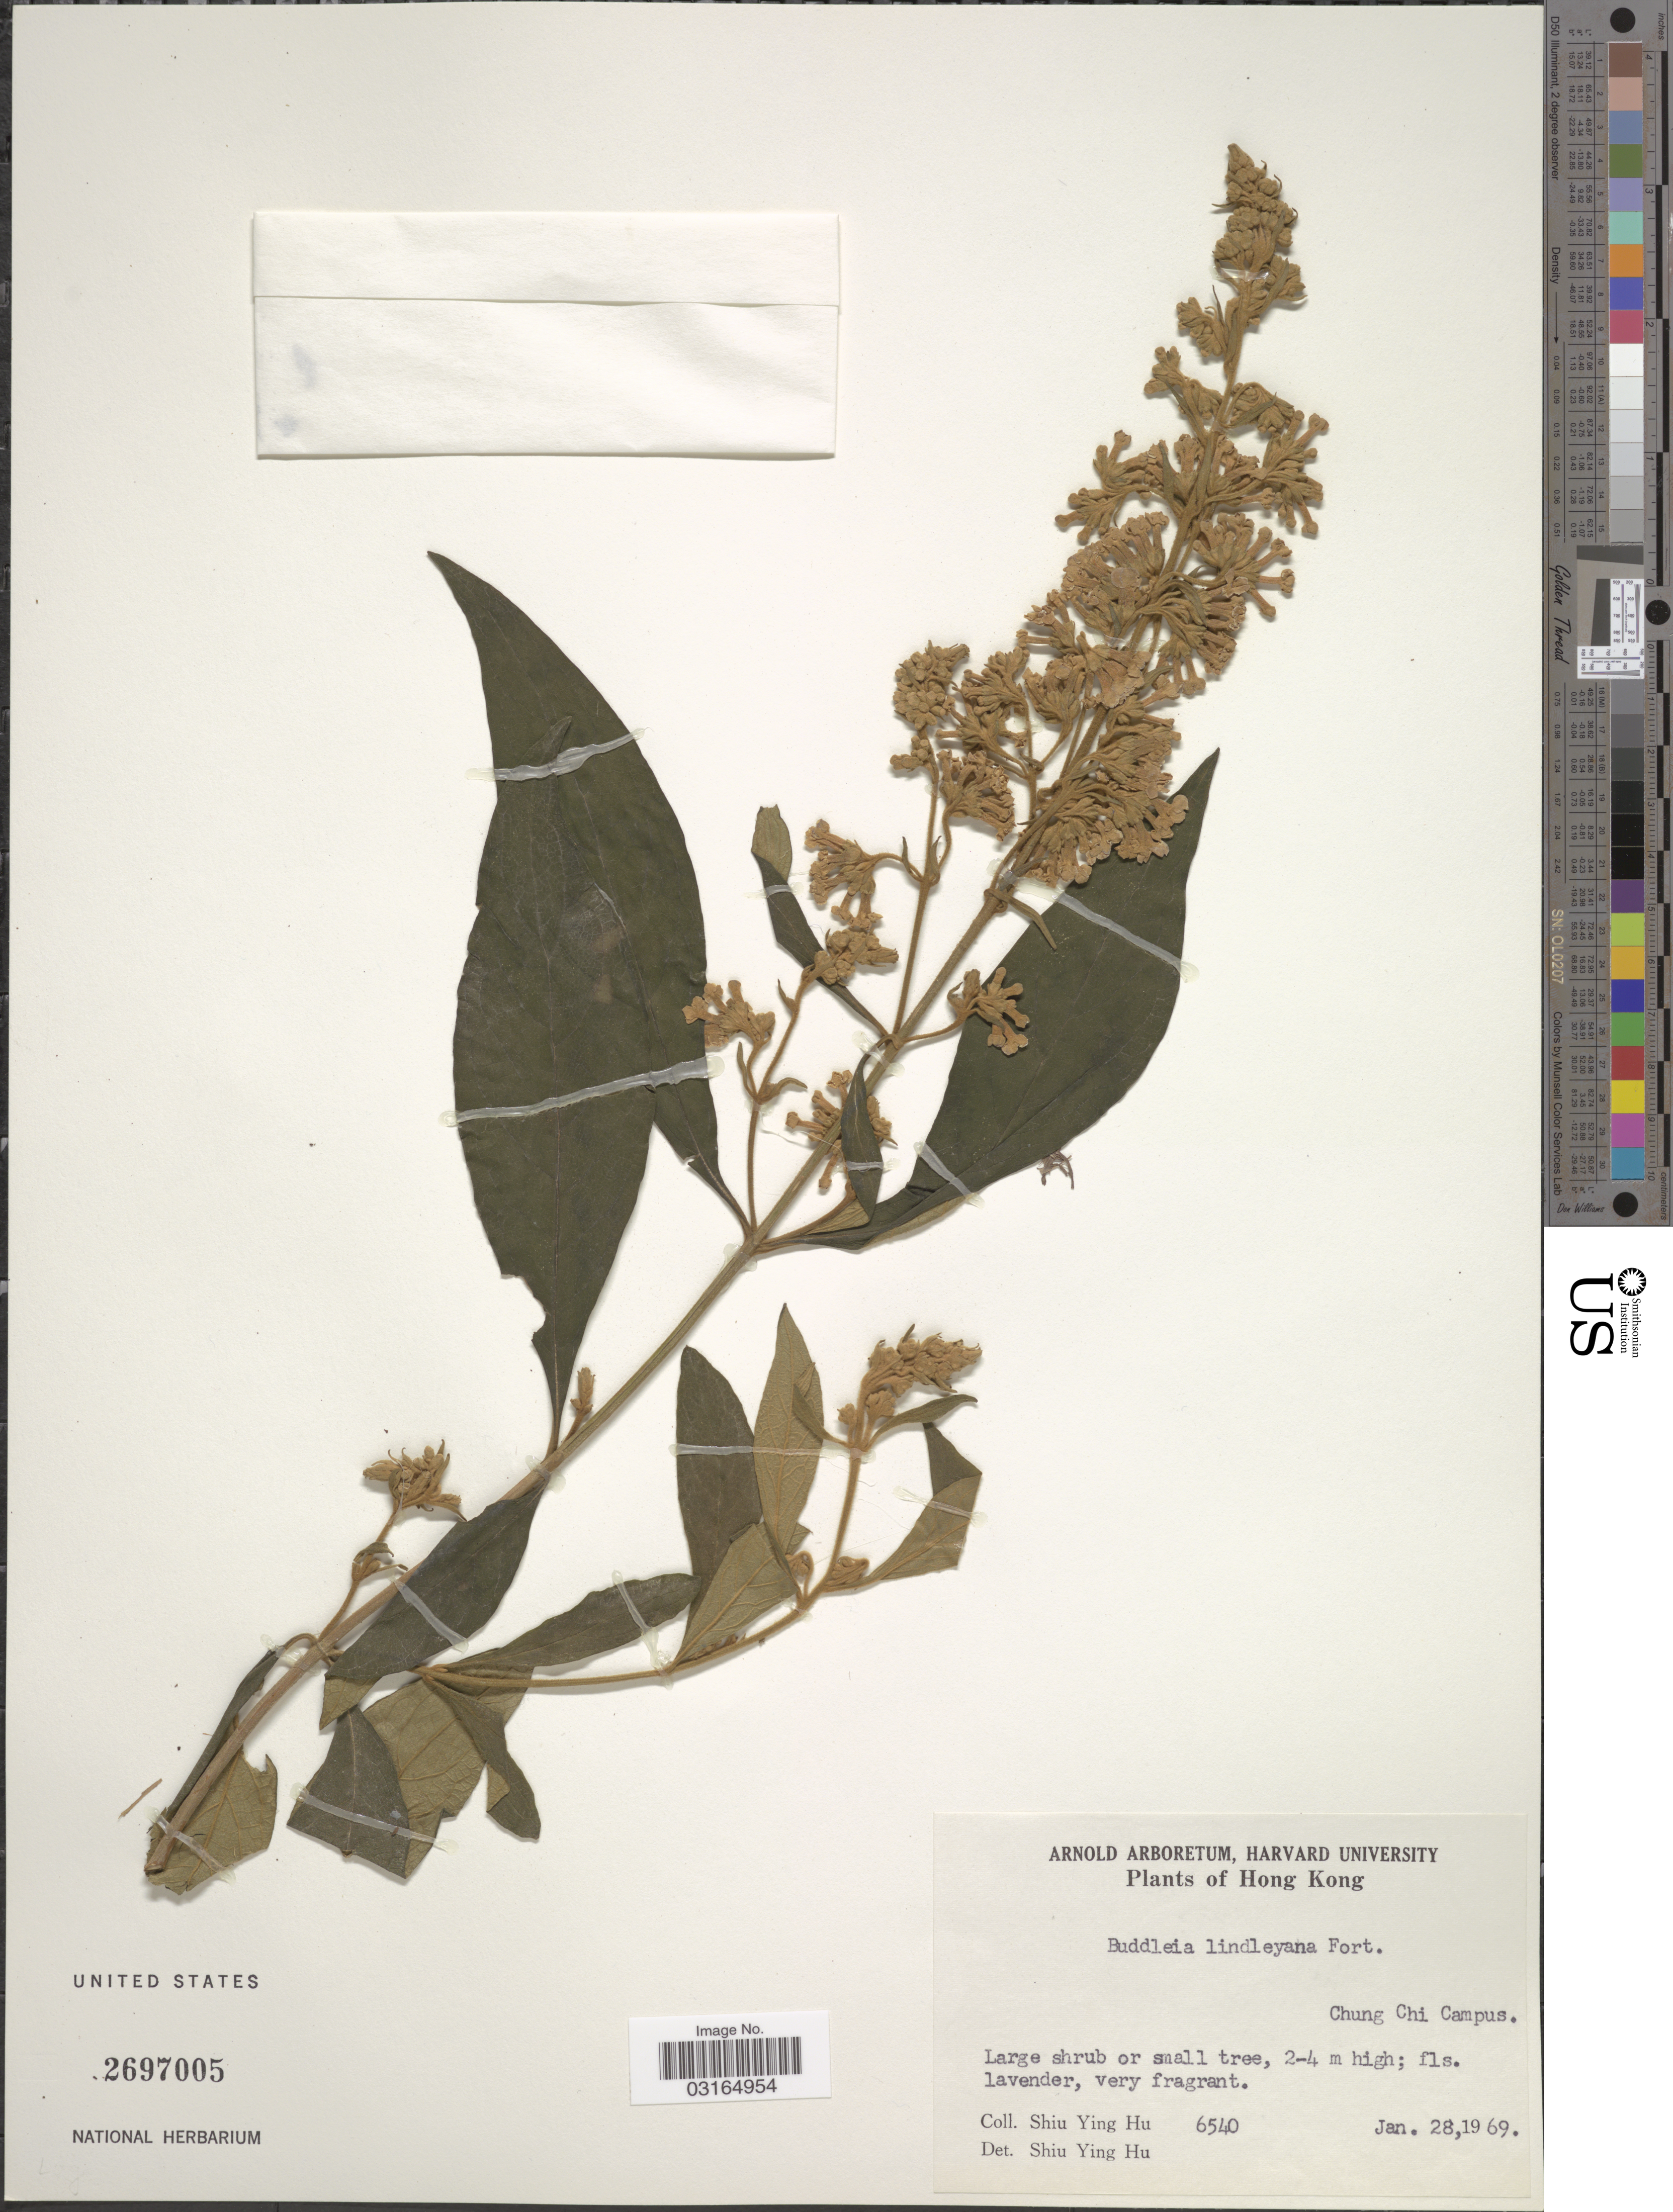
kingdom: Plantae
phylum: Tracheophyta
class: Magnoliopsida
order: Lamiales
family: Scrophulariaceae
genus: Buddleja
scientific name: Buddleja lindleyana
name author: Fortune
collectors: S. Y. Hu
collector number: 6540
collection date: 1969-01-28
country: China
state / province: Hong Kong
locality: Chung Chi Campus.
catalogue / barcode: US 2697005